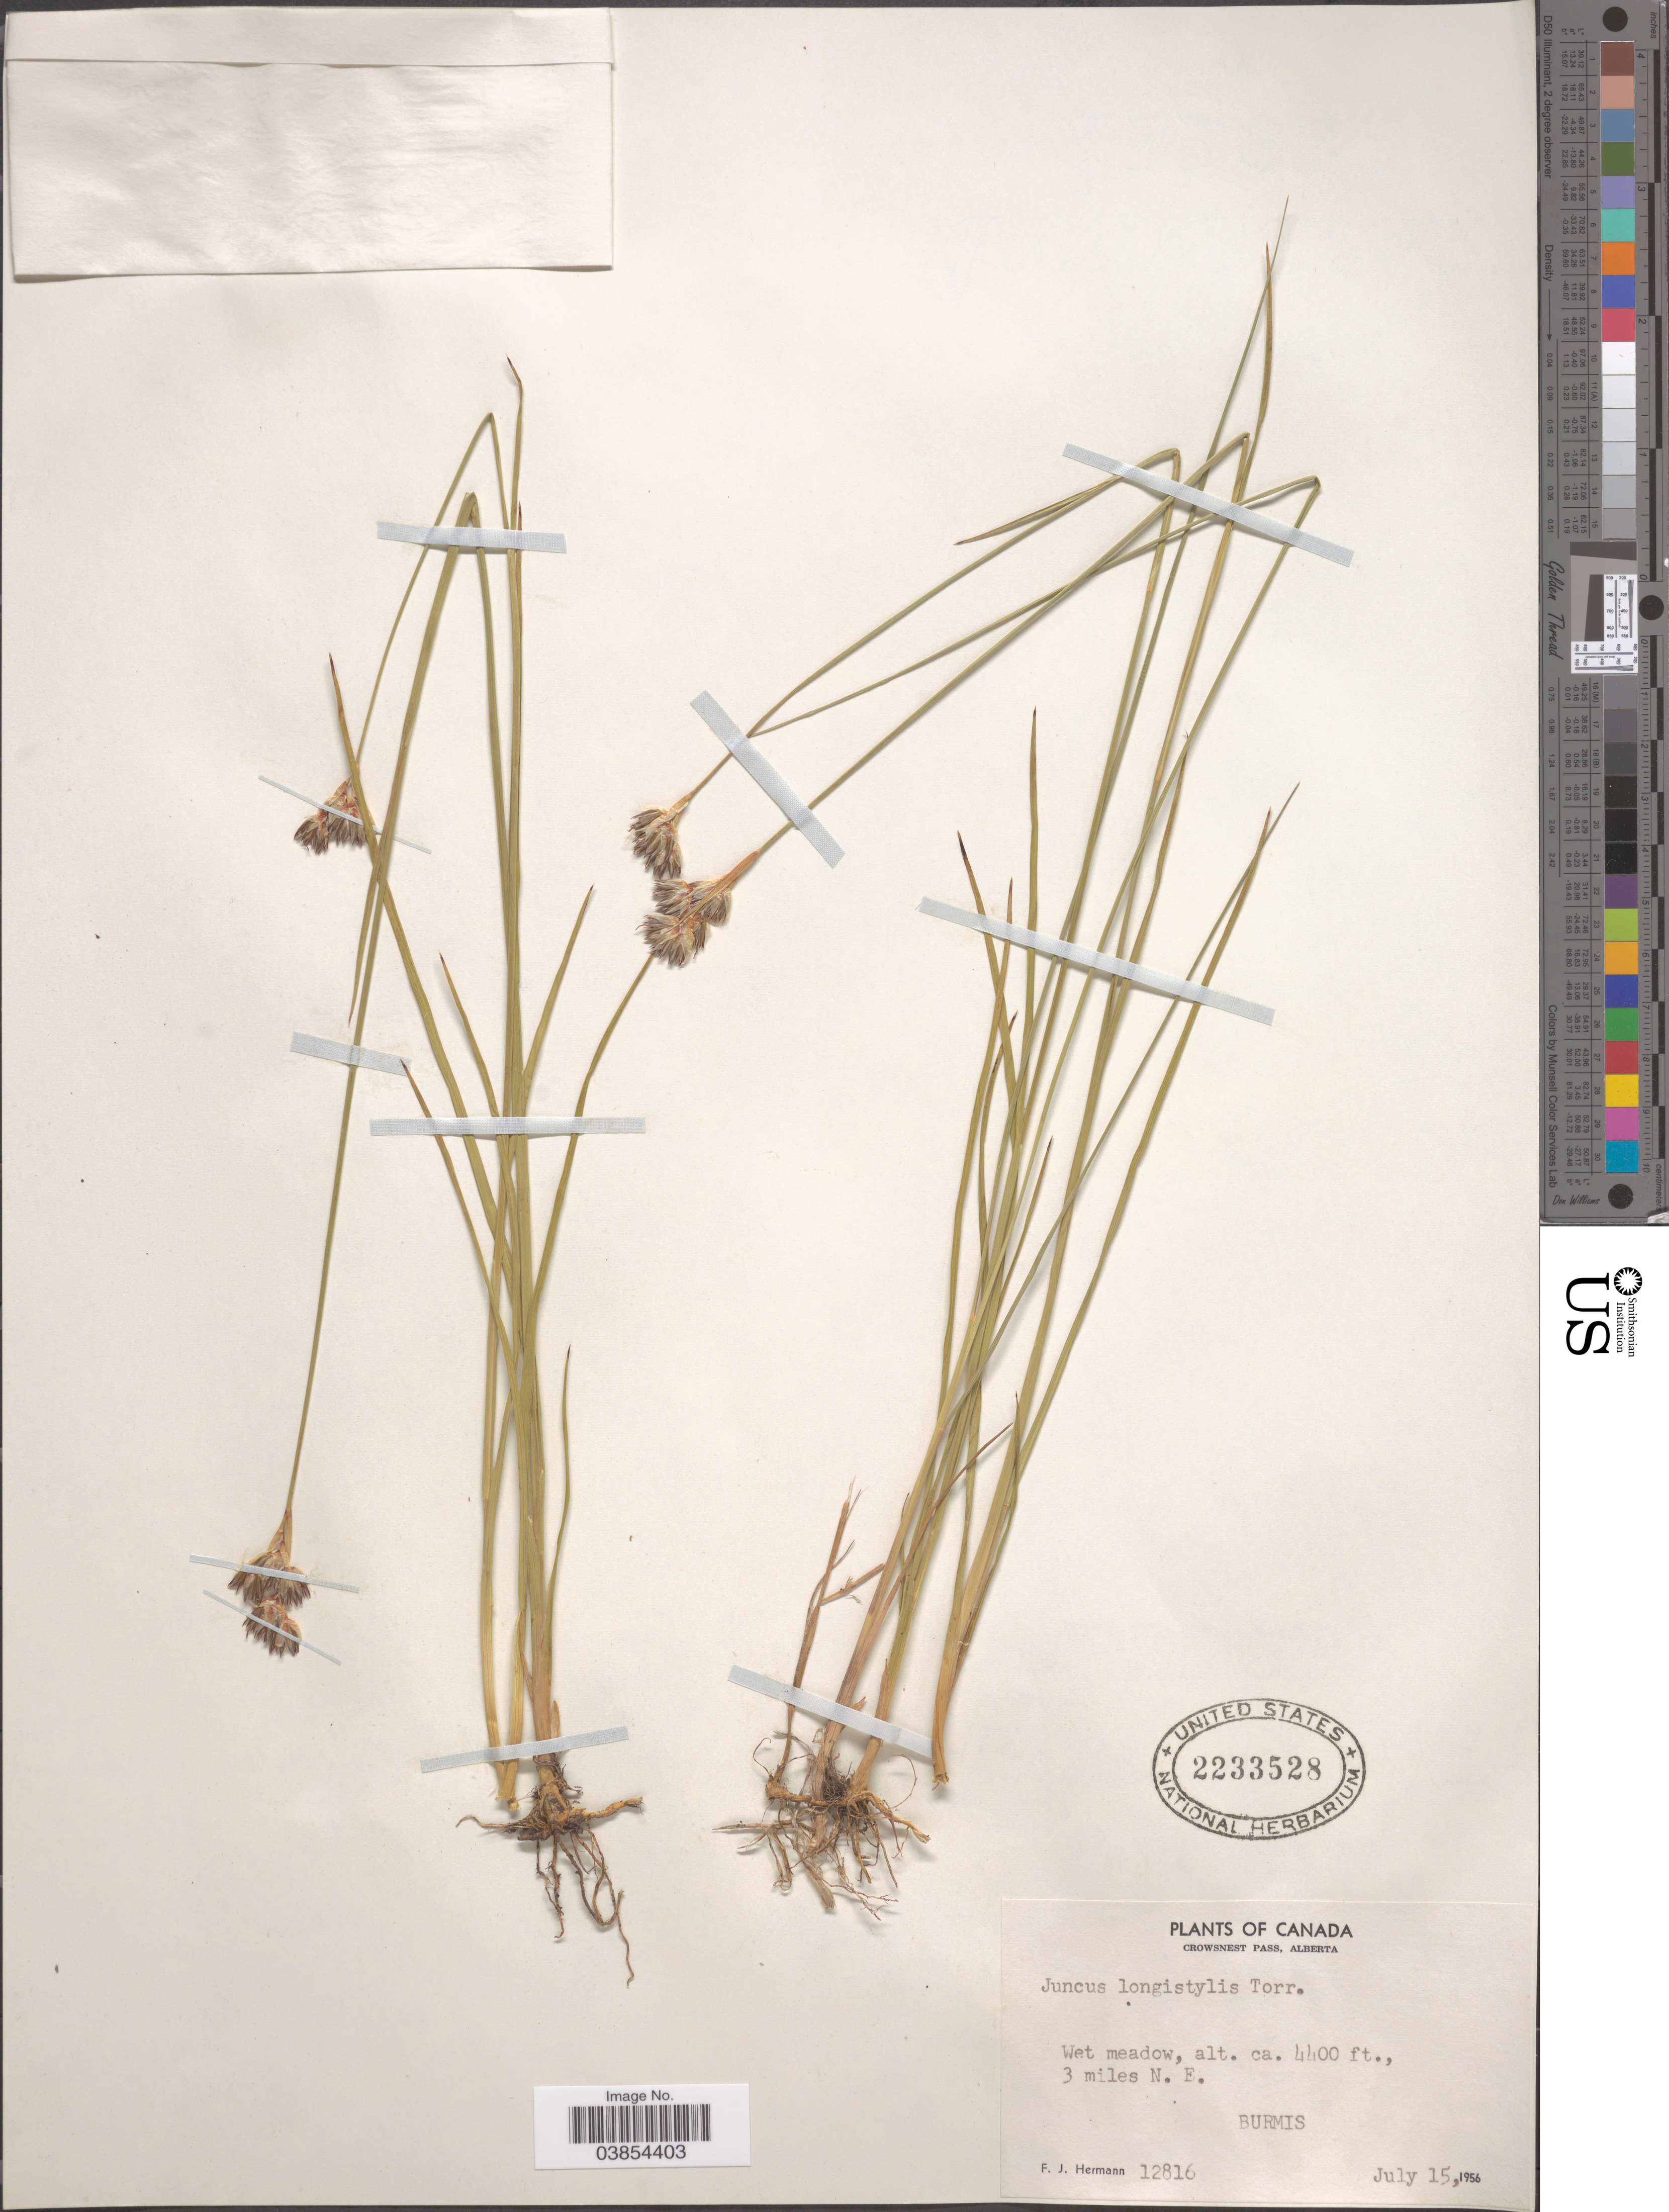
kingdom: Plantae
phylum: Tracheophyta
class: Liliopsida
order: Poales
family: Juncaceae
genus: Juncus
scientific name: Juncus longistylis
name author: Torr.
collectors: F. J. Hermann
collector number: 12816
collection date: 1956-07-15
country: Canada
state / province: Alberta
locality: Crowsnest Pass. 3 miles N. E. Burmis.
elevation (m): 1341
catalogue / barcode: US 2233528